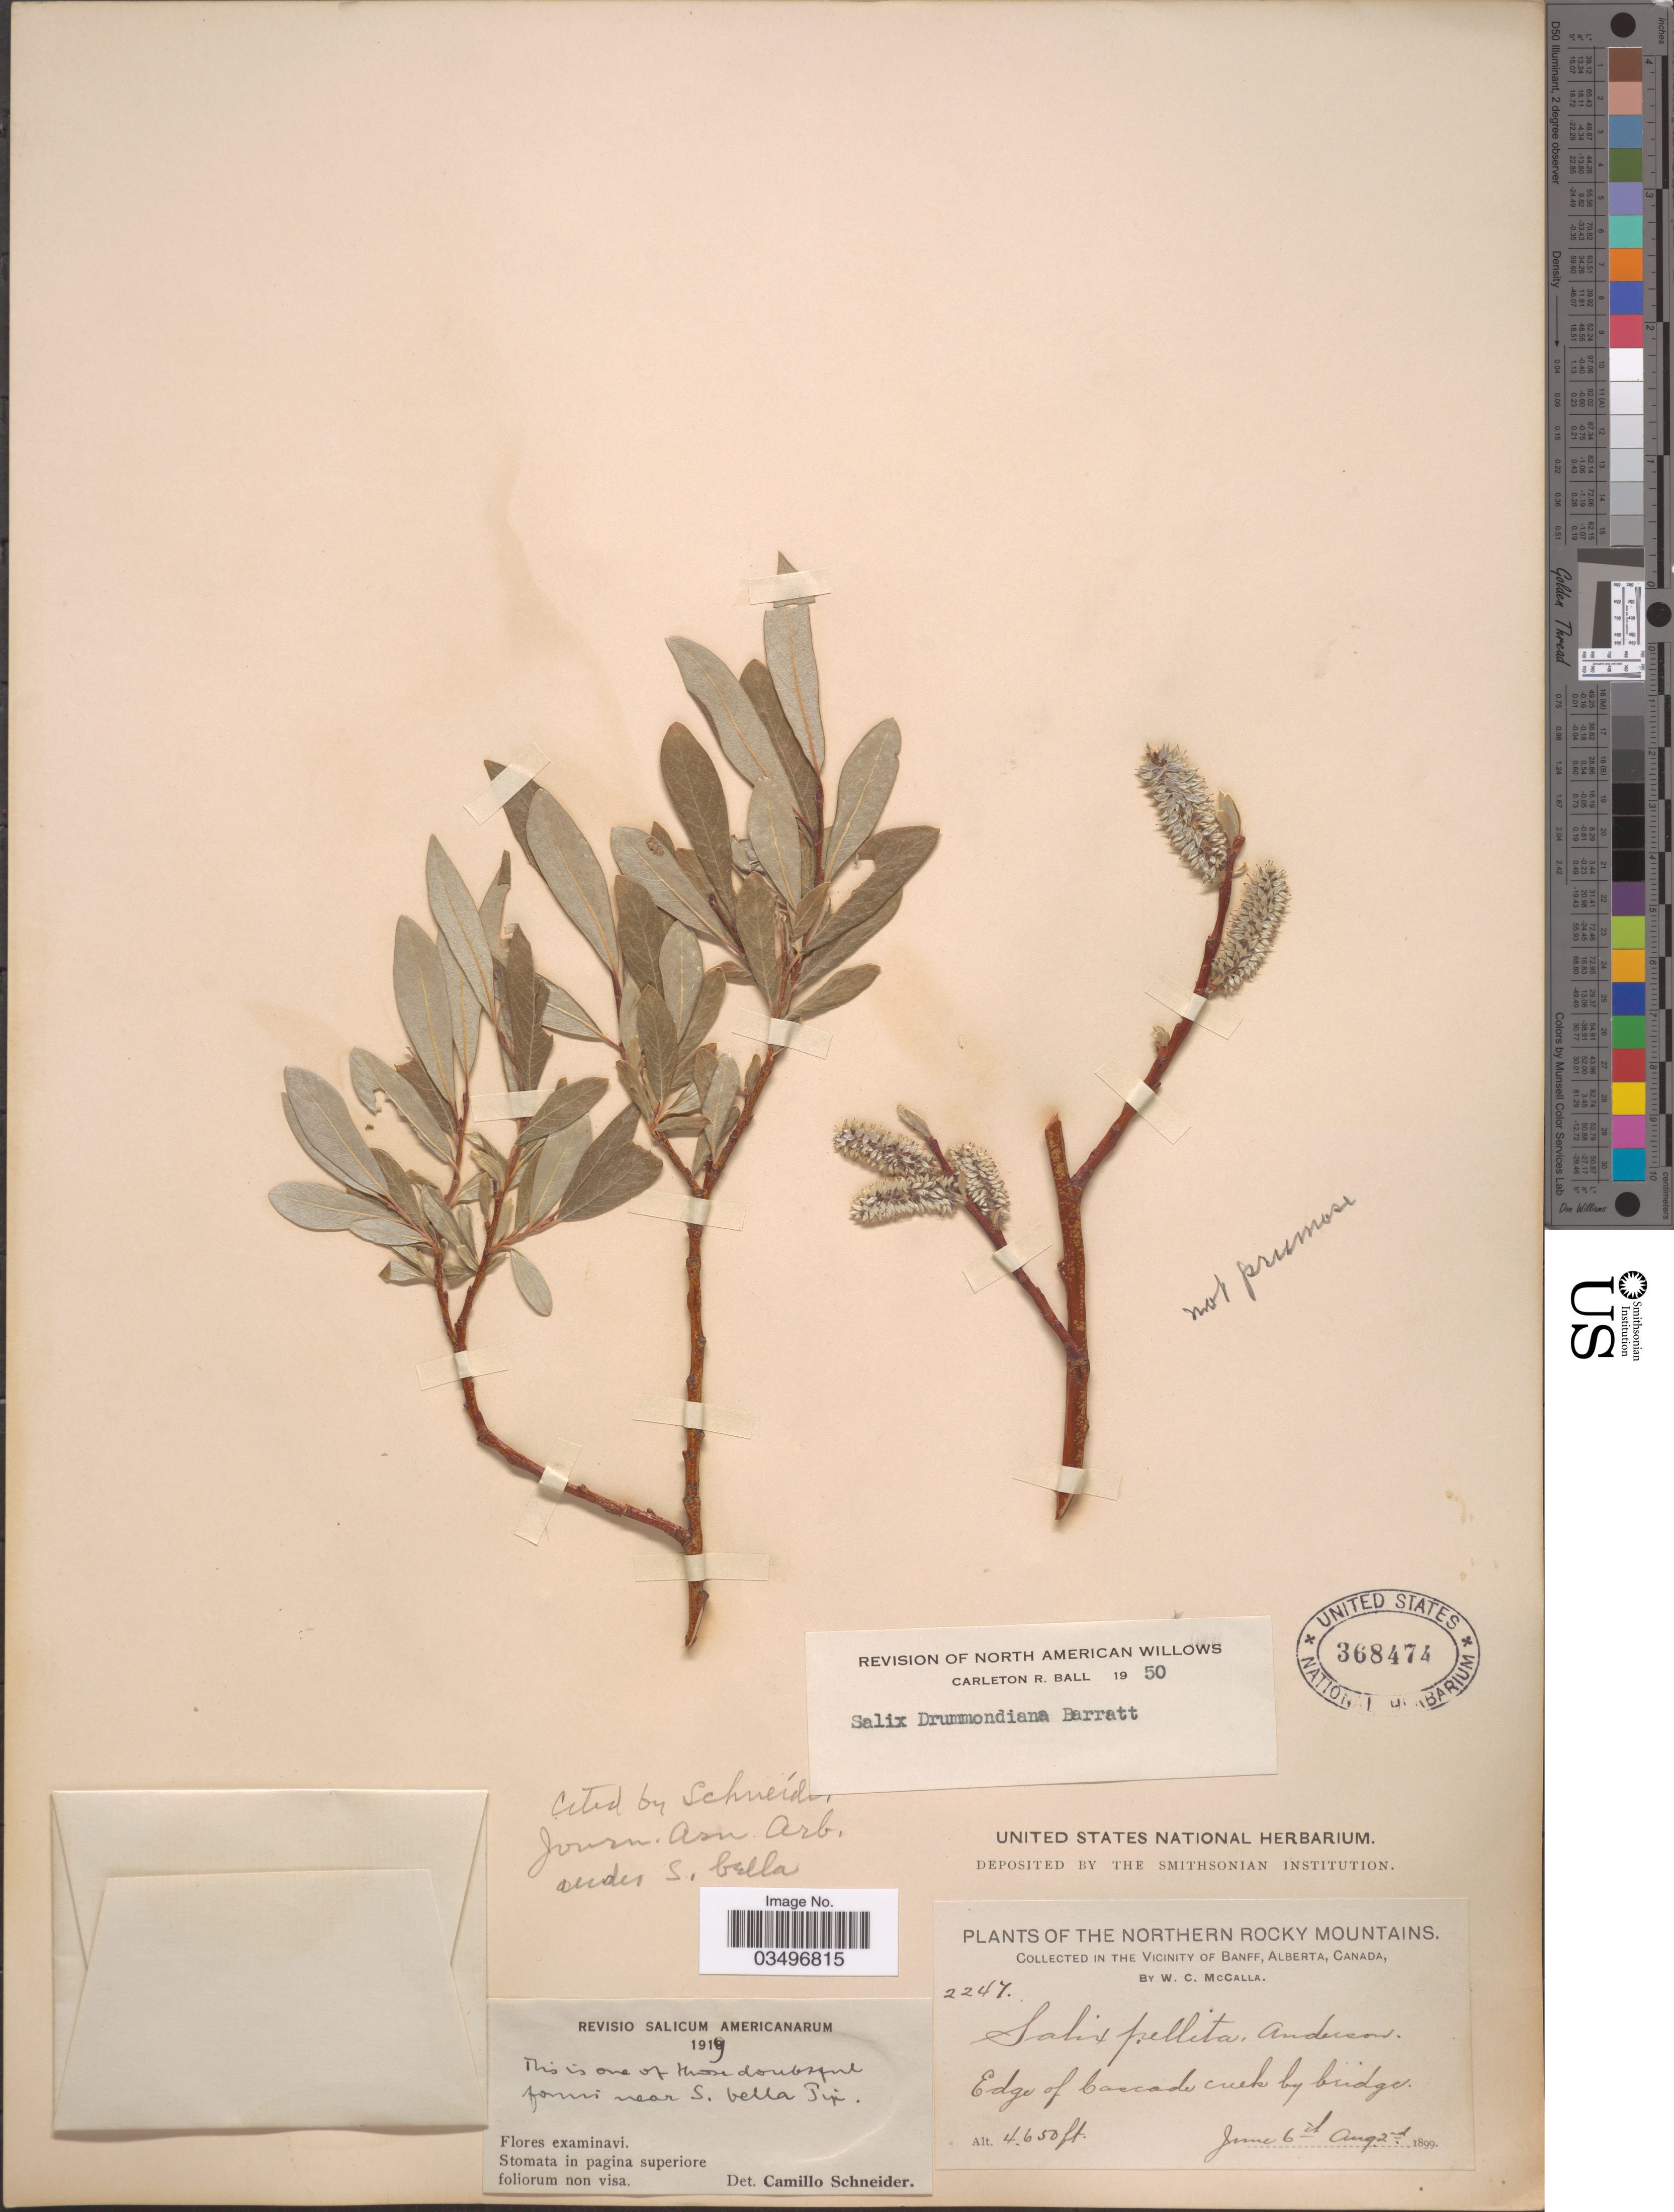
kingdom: Plantae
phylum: Tracheophyta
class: Magnoliopsida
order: Malpighiales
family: Salicaceae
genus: Salix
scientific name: Salix drummondiana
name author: Barratt ex Hook.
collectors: W. McCalla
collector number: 2247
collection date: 1899-06-06/1899-08-02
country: Canada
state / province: Alberta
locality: The Northern Rocky Mountains. Vicinity of Banff. Edge of Cascade Creek by bridge.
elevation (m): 1417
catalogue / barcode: US 368474